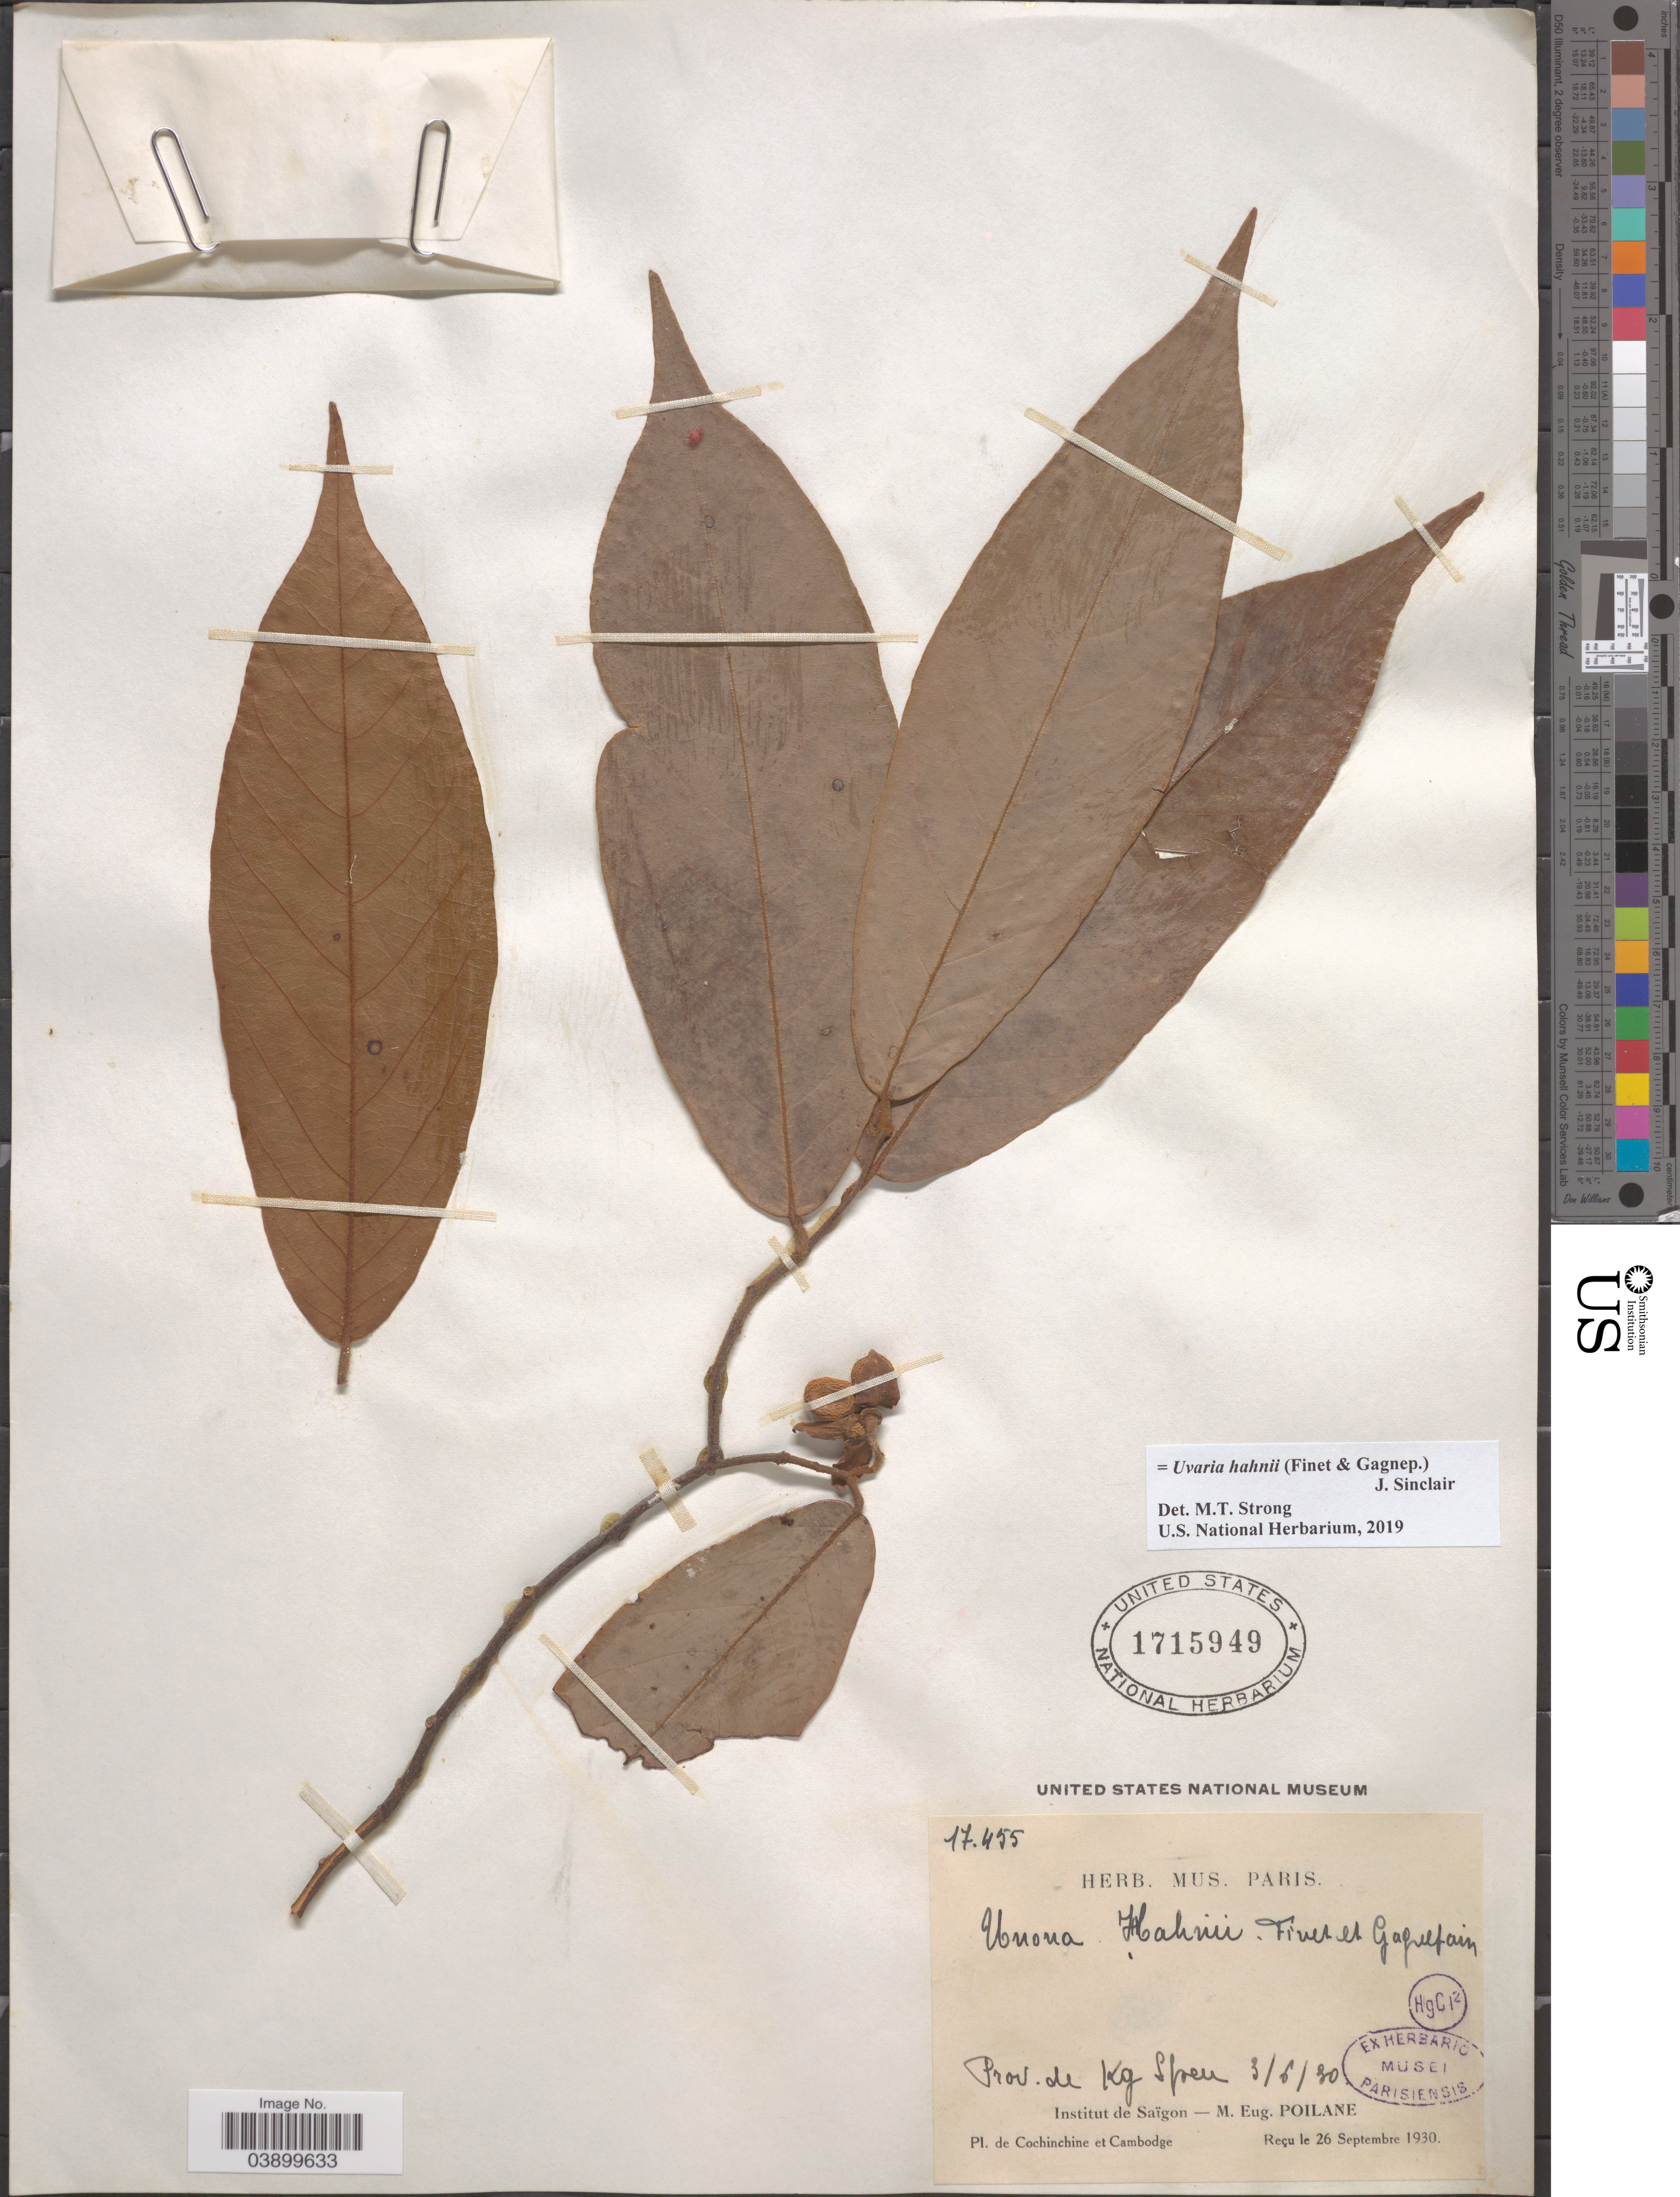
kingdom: Plantae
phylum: Tracheophyta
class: Magnoliopsida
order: Magnoliales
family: Annonaceae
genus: Uvaria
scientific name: Uvaria hahnii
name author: (Finet & Gagnep.) J. Sinclair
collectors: M. Poilane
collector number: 17455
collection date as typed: Transcribed d/m/y: 3/6/30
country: Cambodia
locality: Prov. de Kg Speu. Cochinchine et Cambodge.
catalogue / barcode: US 1715949